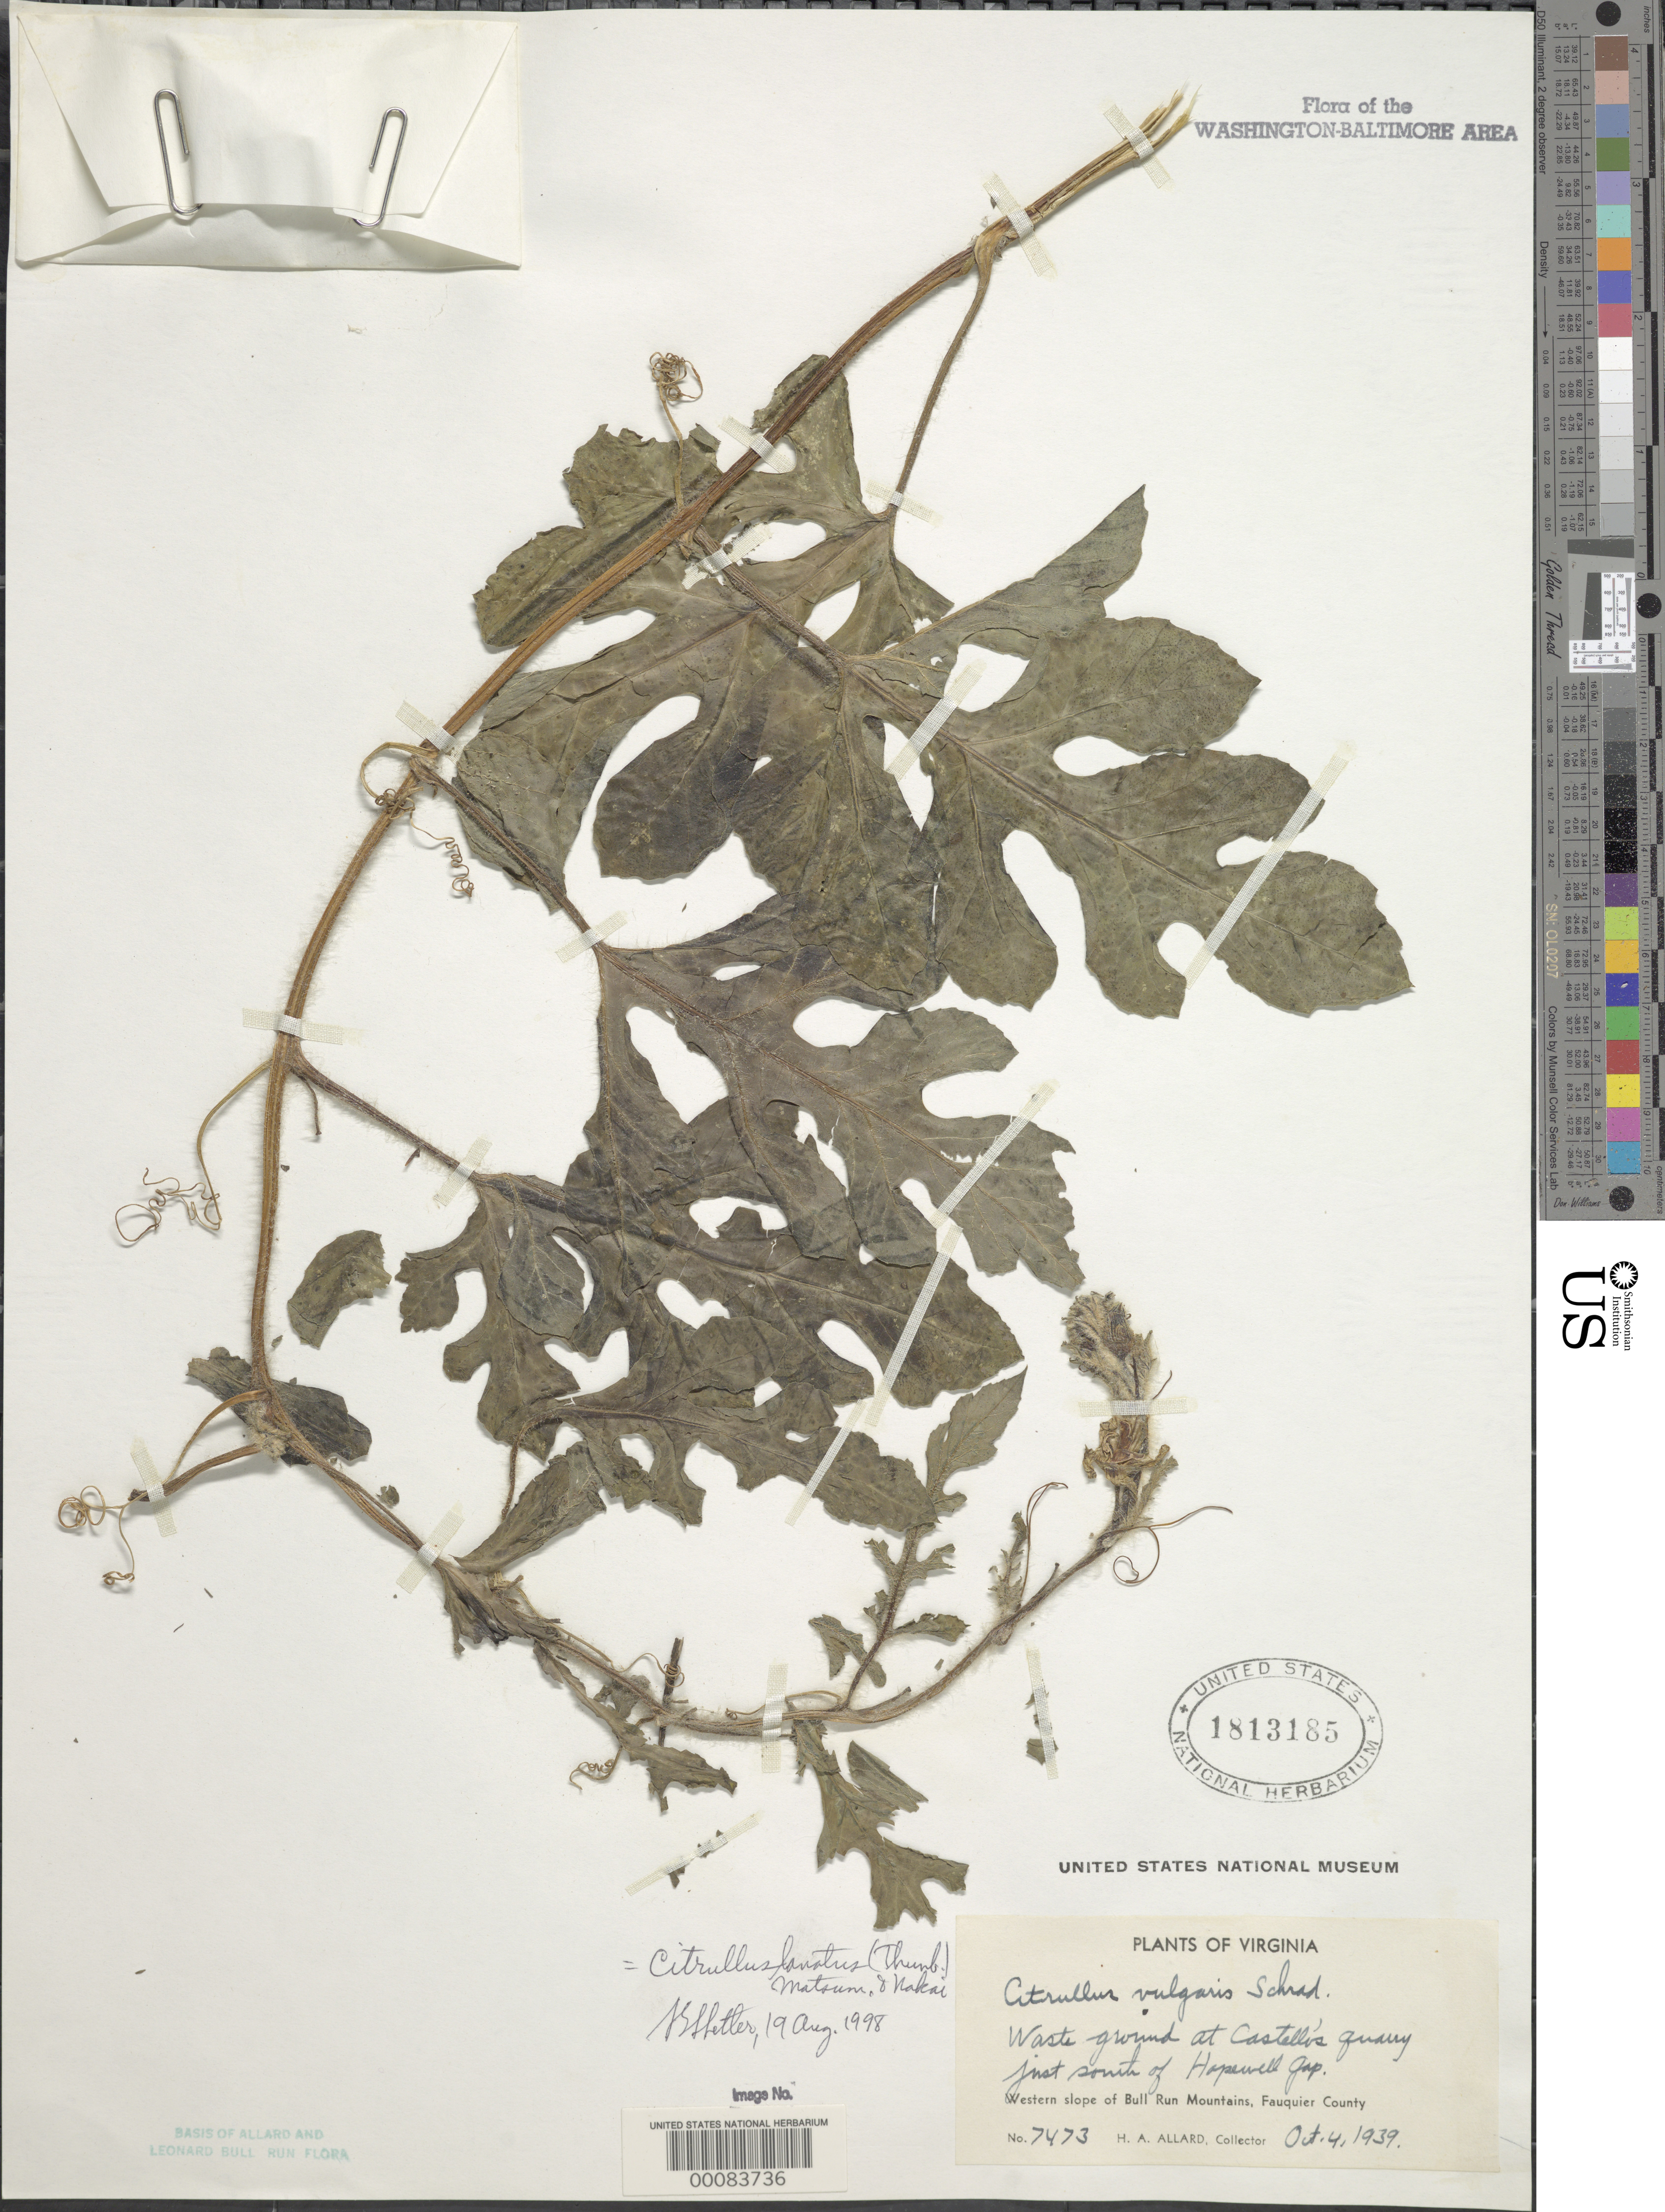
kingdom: Plantae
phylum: Tracheophyta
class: Magnoliopsida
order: Cucurbitales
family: Cucurbitaceae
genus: Citrullus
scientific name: Citrullus lanatus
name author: (Thunb.) Matsum. & Nakai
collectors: H. A. Allard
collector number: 7473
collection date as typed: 04 Oct 1939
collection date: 1939-10-04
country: United States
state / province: Virginia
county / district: Fauquier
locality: Castellos Quarry south of Hopewell Gap Bull Run Mts.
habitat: Waste ground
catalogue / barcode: US 1813185